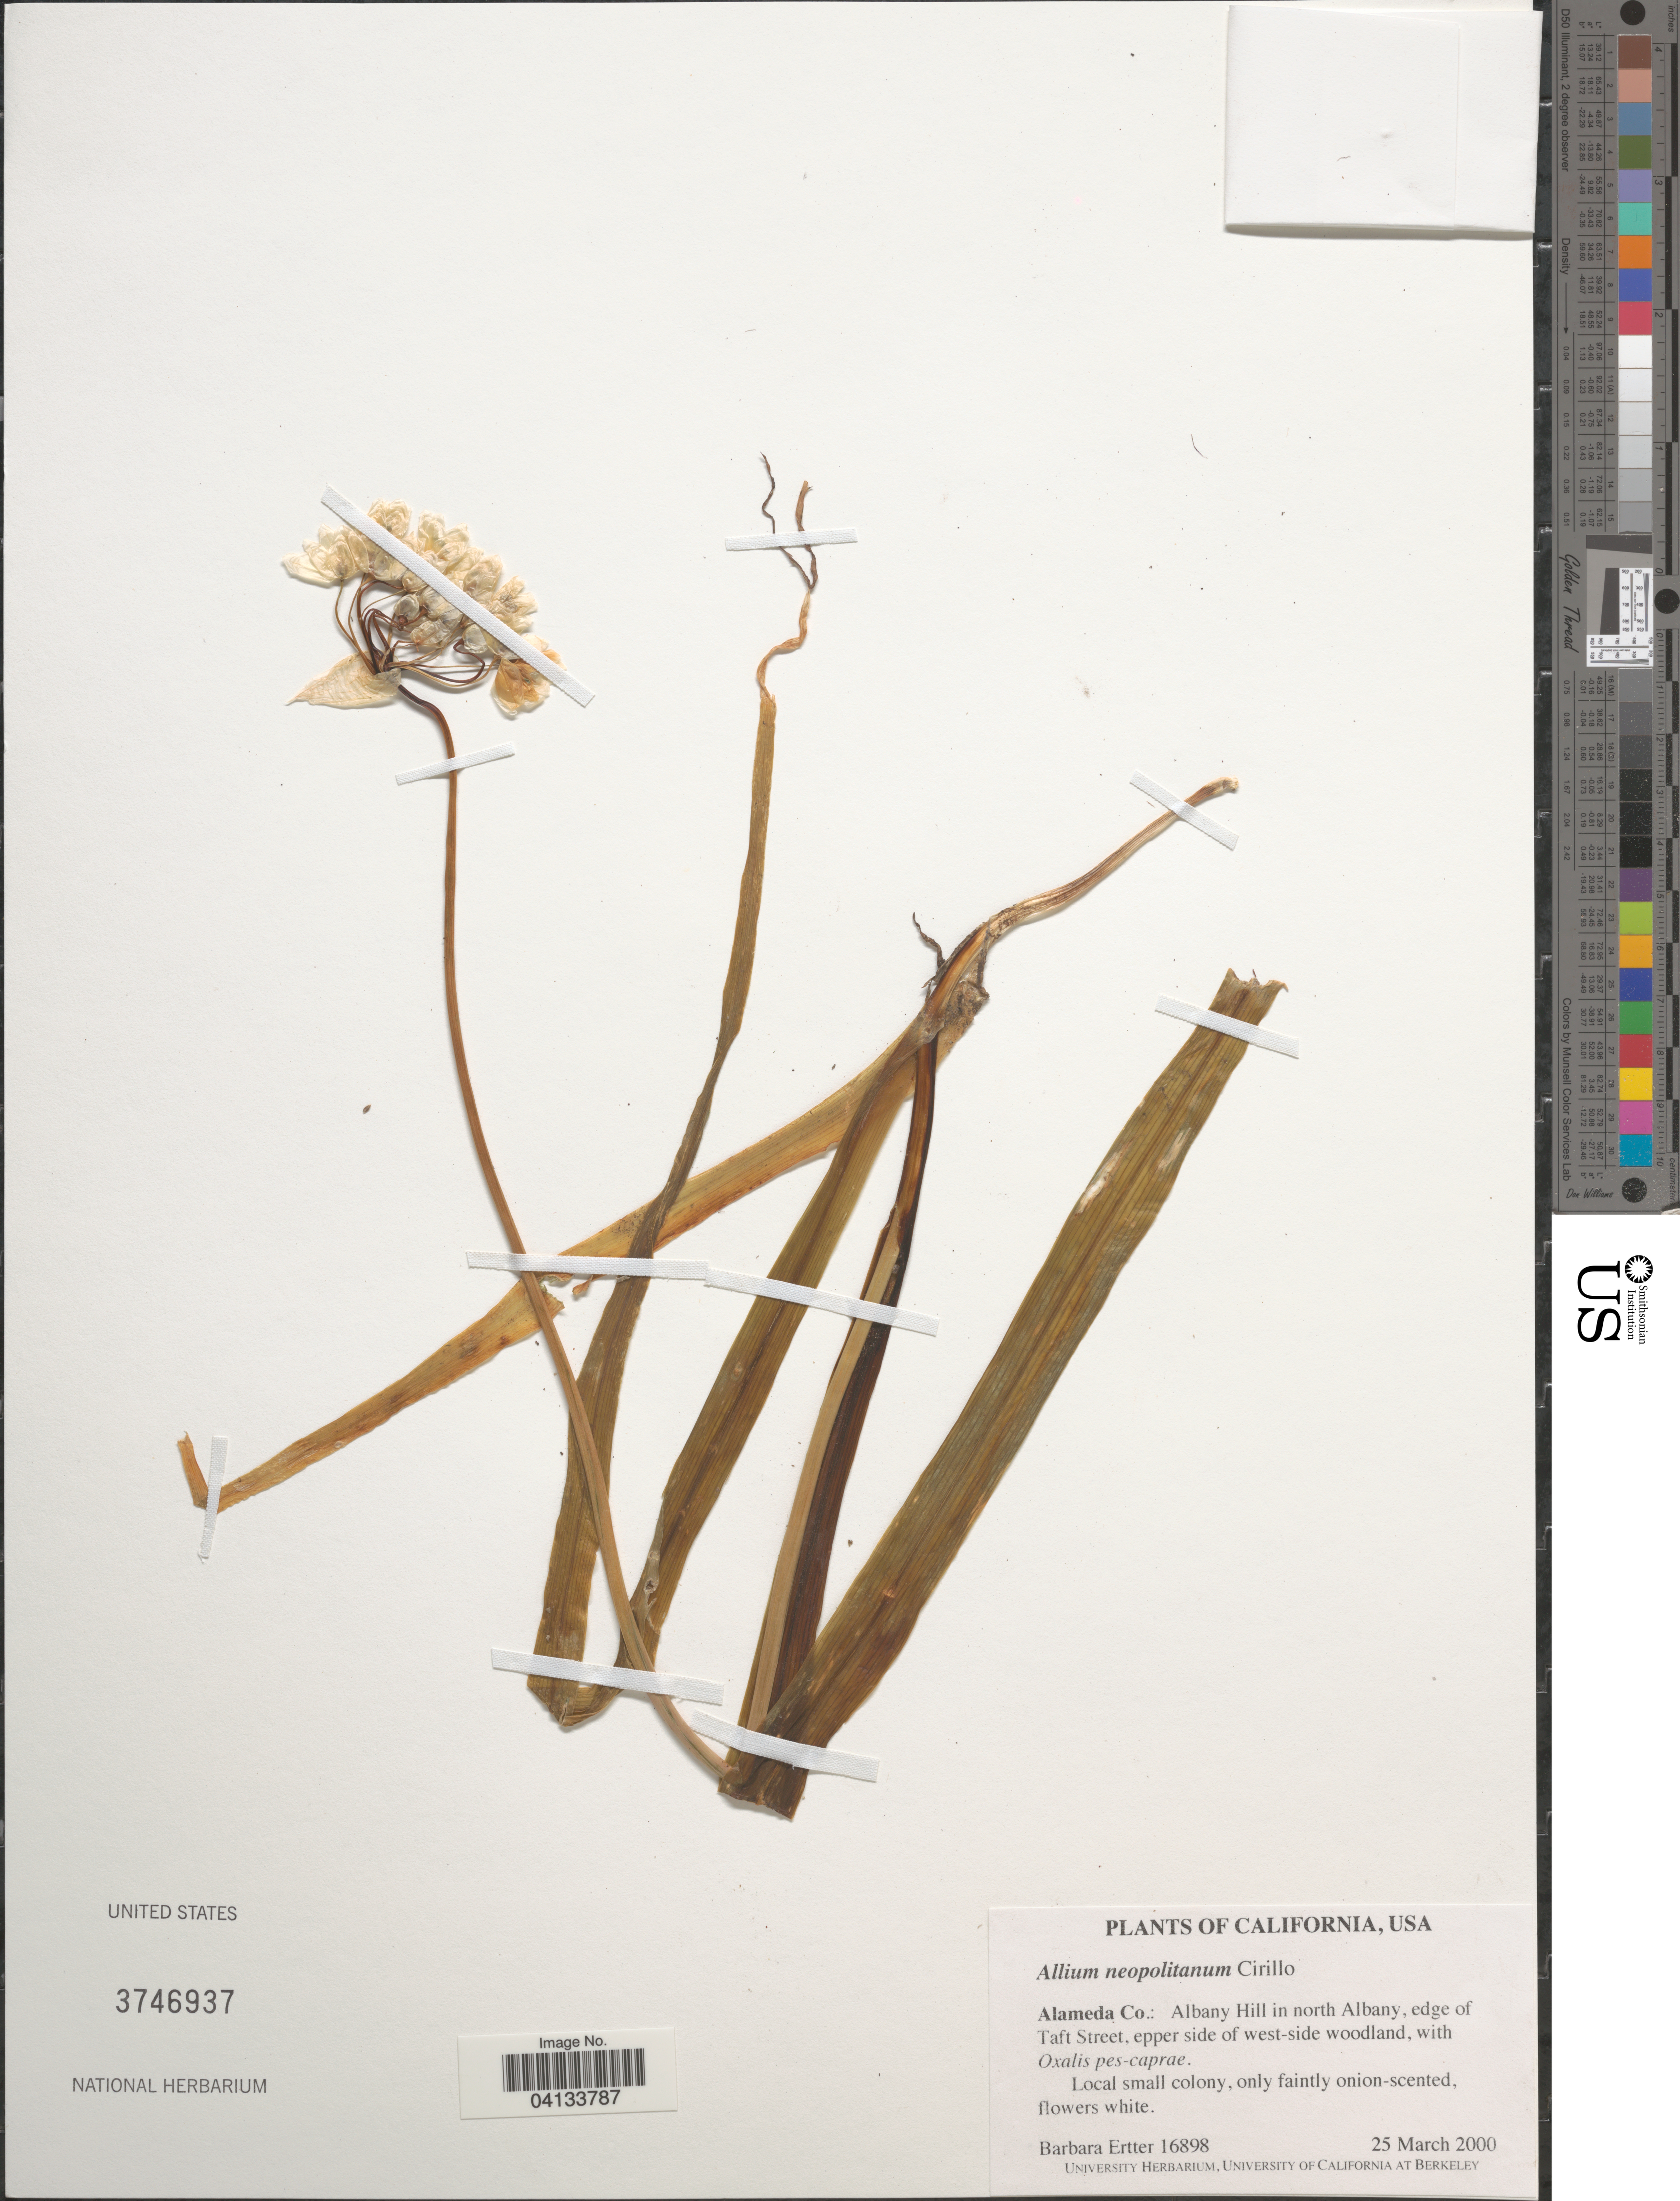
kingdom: Plantae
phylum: Tracheophyta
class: Liliopsida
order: Asparagales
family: Amaryllidaceae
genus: Allium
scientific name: Allium neapolitanum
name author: Cirillo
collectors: B. Ertter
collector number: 16898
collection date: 2000-03-25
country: United States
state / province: California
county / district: Alameda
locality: Alameda Co.: Albany Hill in north Albany, edge of Taft Street, epper side of west-side woodland.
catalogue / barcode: US 3746937